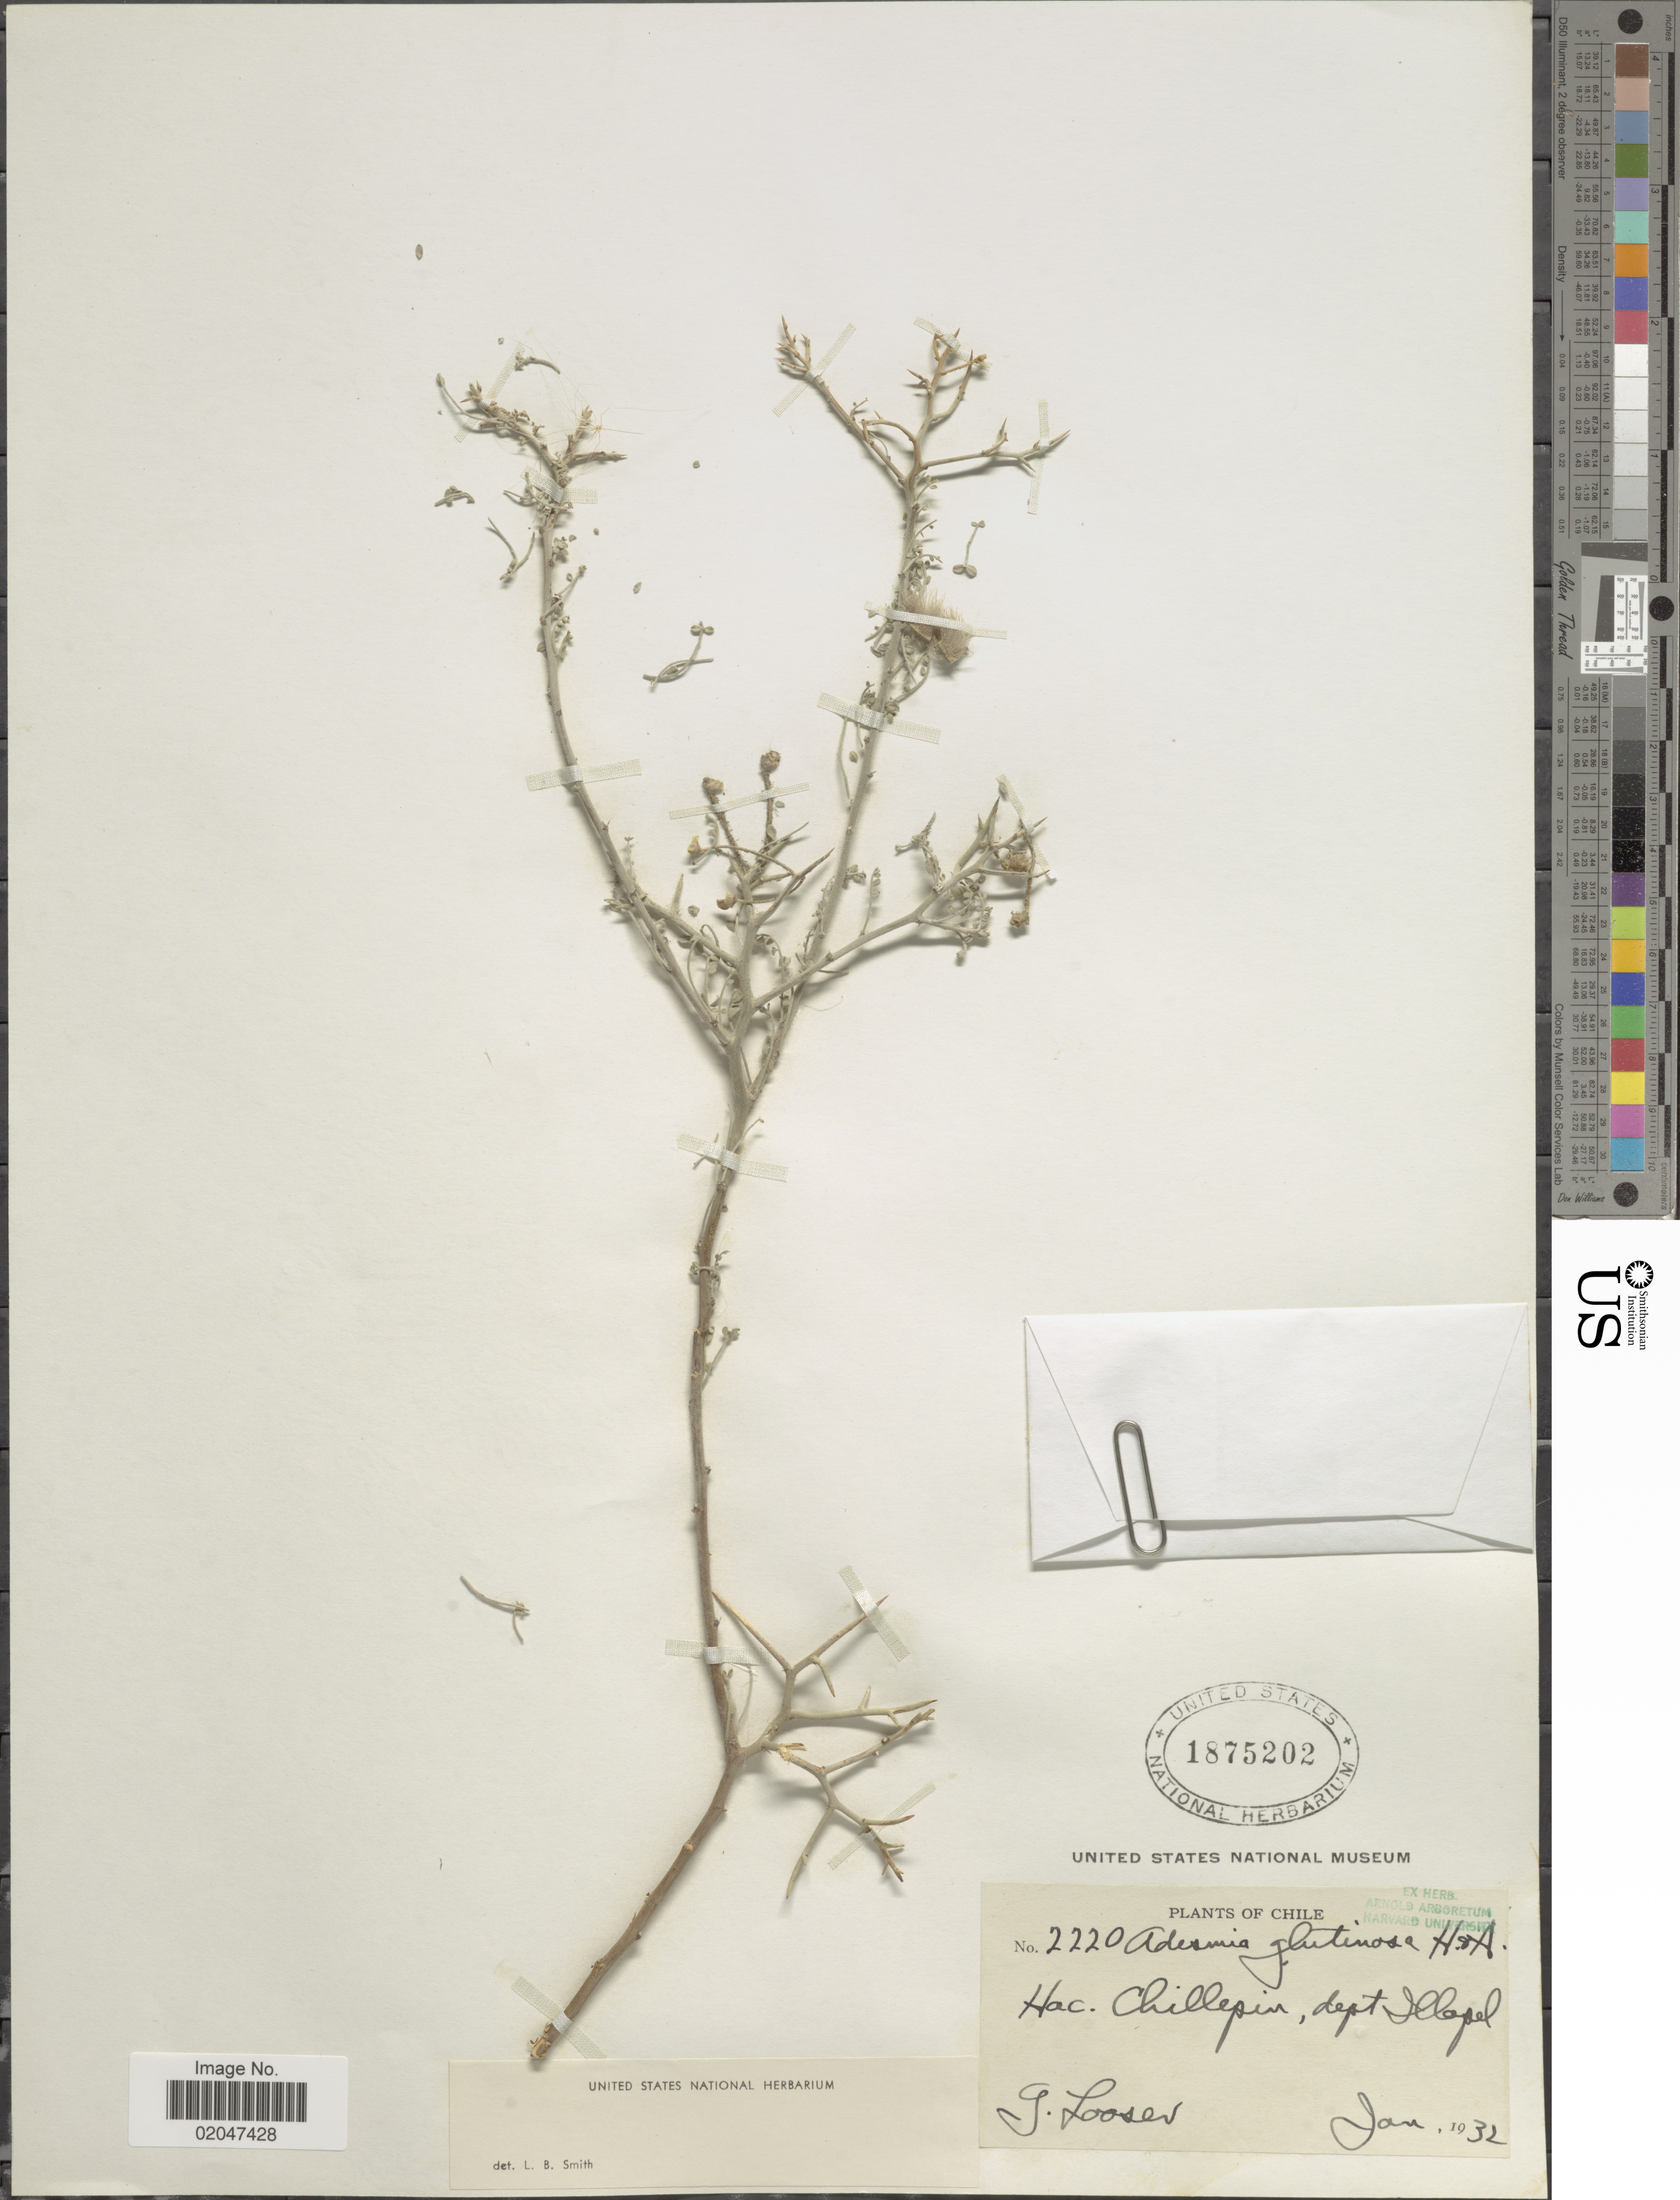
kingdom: Plantae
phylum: Tracheophyta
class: Magnoliopsida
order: Fabales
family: Fabaceae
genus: Adesmia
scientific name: Adesmia sp.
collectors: G. Looser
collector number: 2220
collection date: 1932-01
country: Chile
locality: Hac. Chillepin. dept. Illapel.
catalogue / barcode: US 1875202